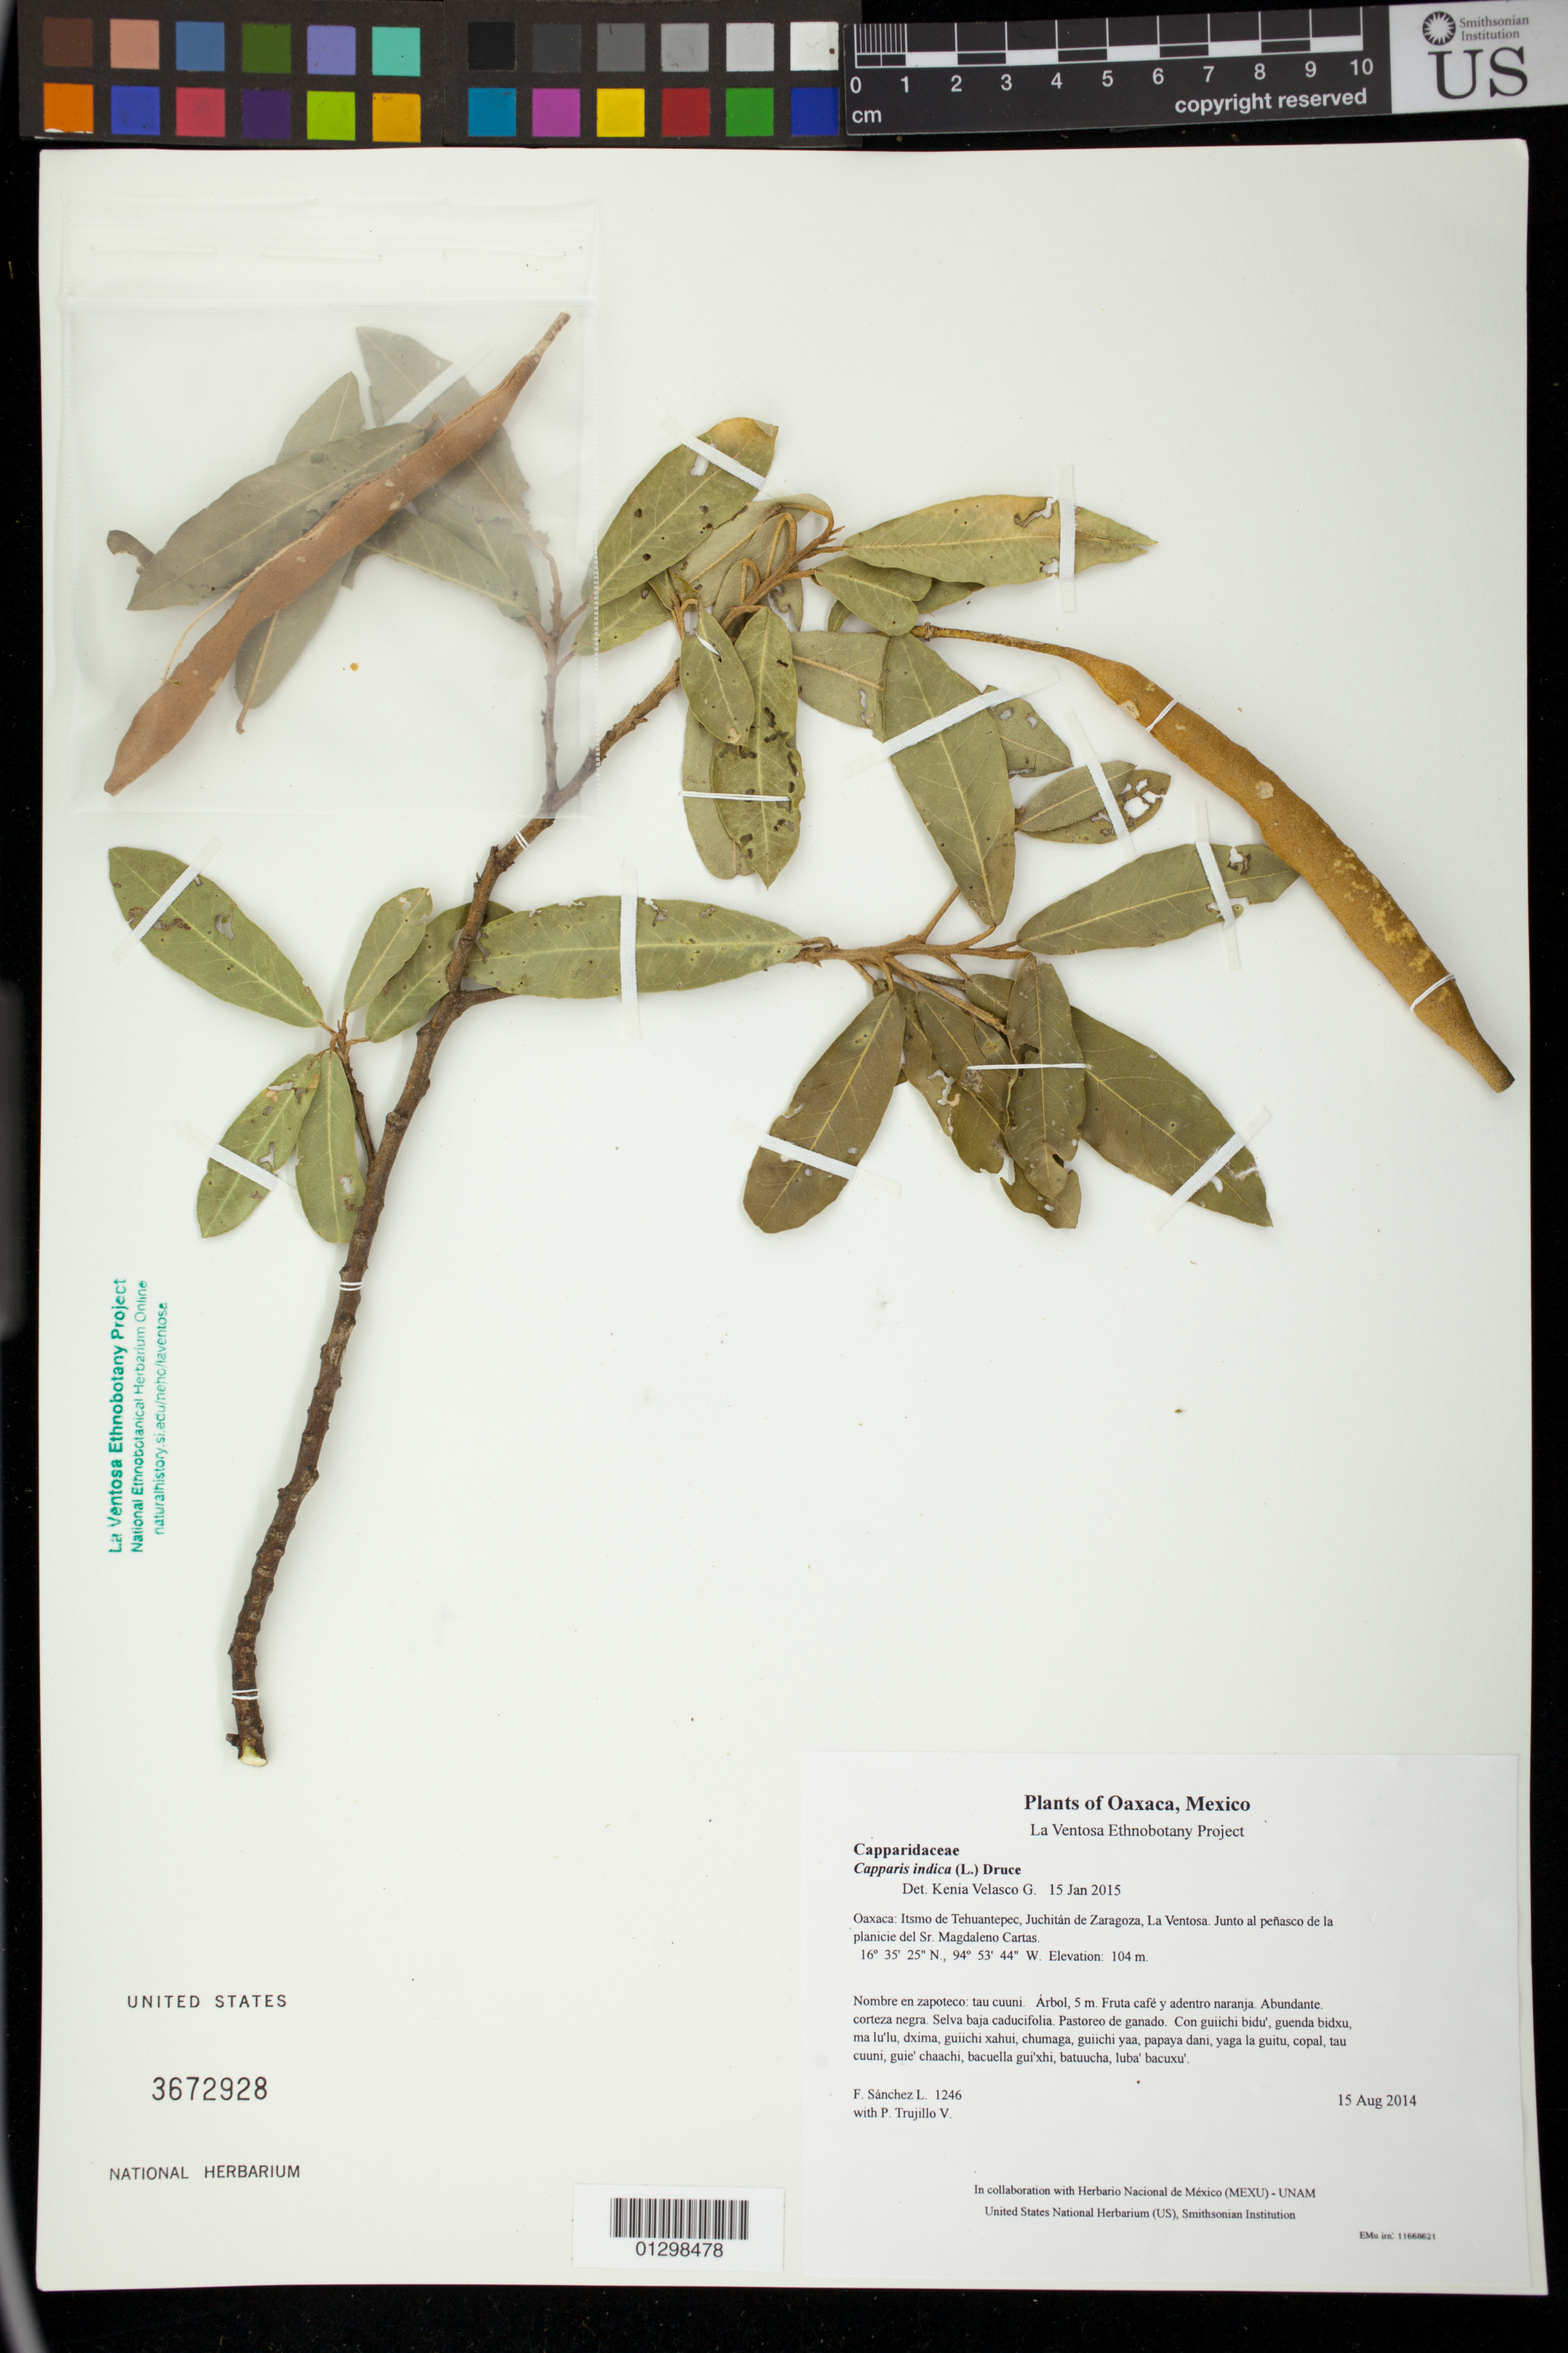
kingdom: Plantae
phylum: Tracheophyta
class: Magnoliopsida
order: Brassicales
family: Capparaceae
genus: Quadrella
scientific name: Quadrella incana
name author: (Kunth) Iltis & Cornejo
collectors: F. Sánchez L. & P. Trujillo V.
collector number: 1246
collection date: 2014-08-15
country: Mexico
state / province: Oaxaca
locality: Itsmo de Tehuantepec, Juchitán de Zaragoza, La Ventosa. Junto al peñasco de la planicie del Sr. Magdaleno Cartas.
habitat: Selva baja caducifolia. Pastoreo de ganado.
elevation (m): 104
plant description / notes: JEBOT, MEXU, SERO, SIPI, US; Yaga. 5 m. Cuaananaxhi namuu ne ndaani ni biguitu. Stale.; palo de mierda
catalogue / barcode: US 3672928